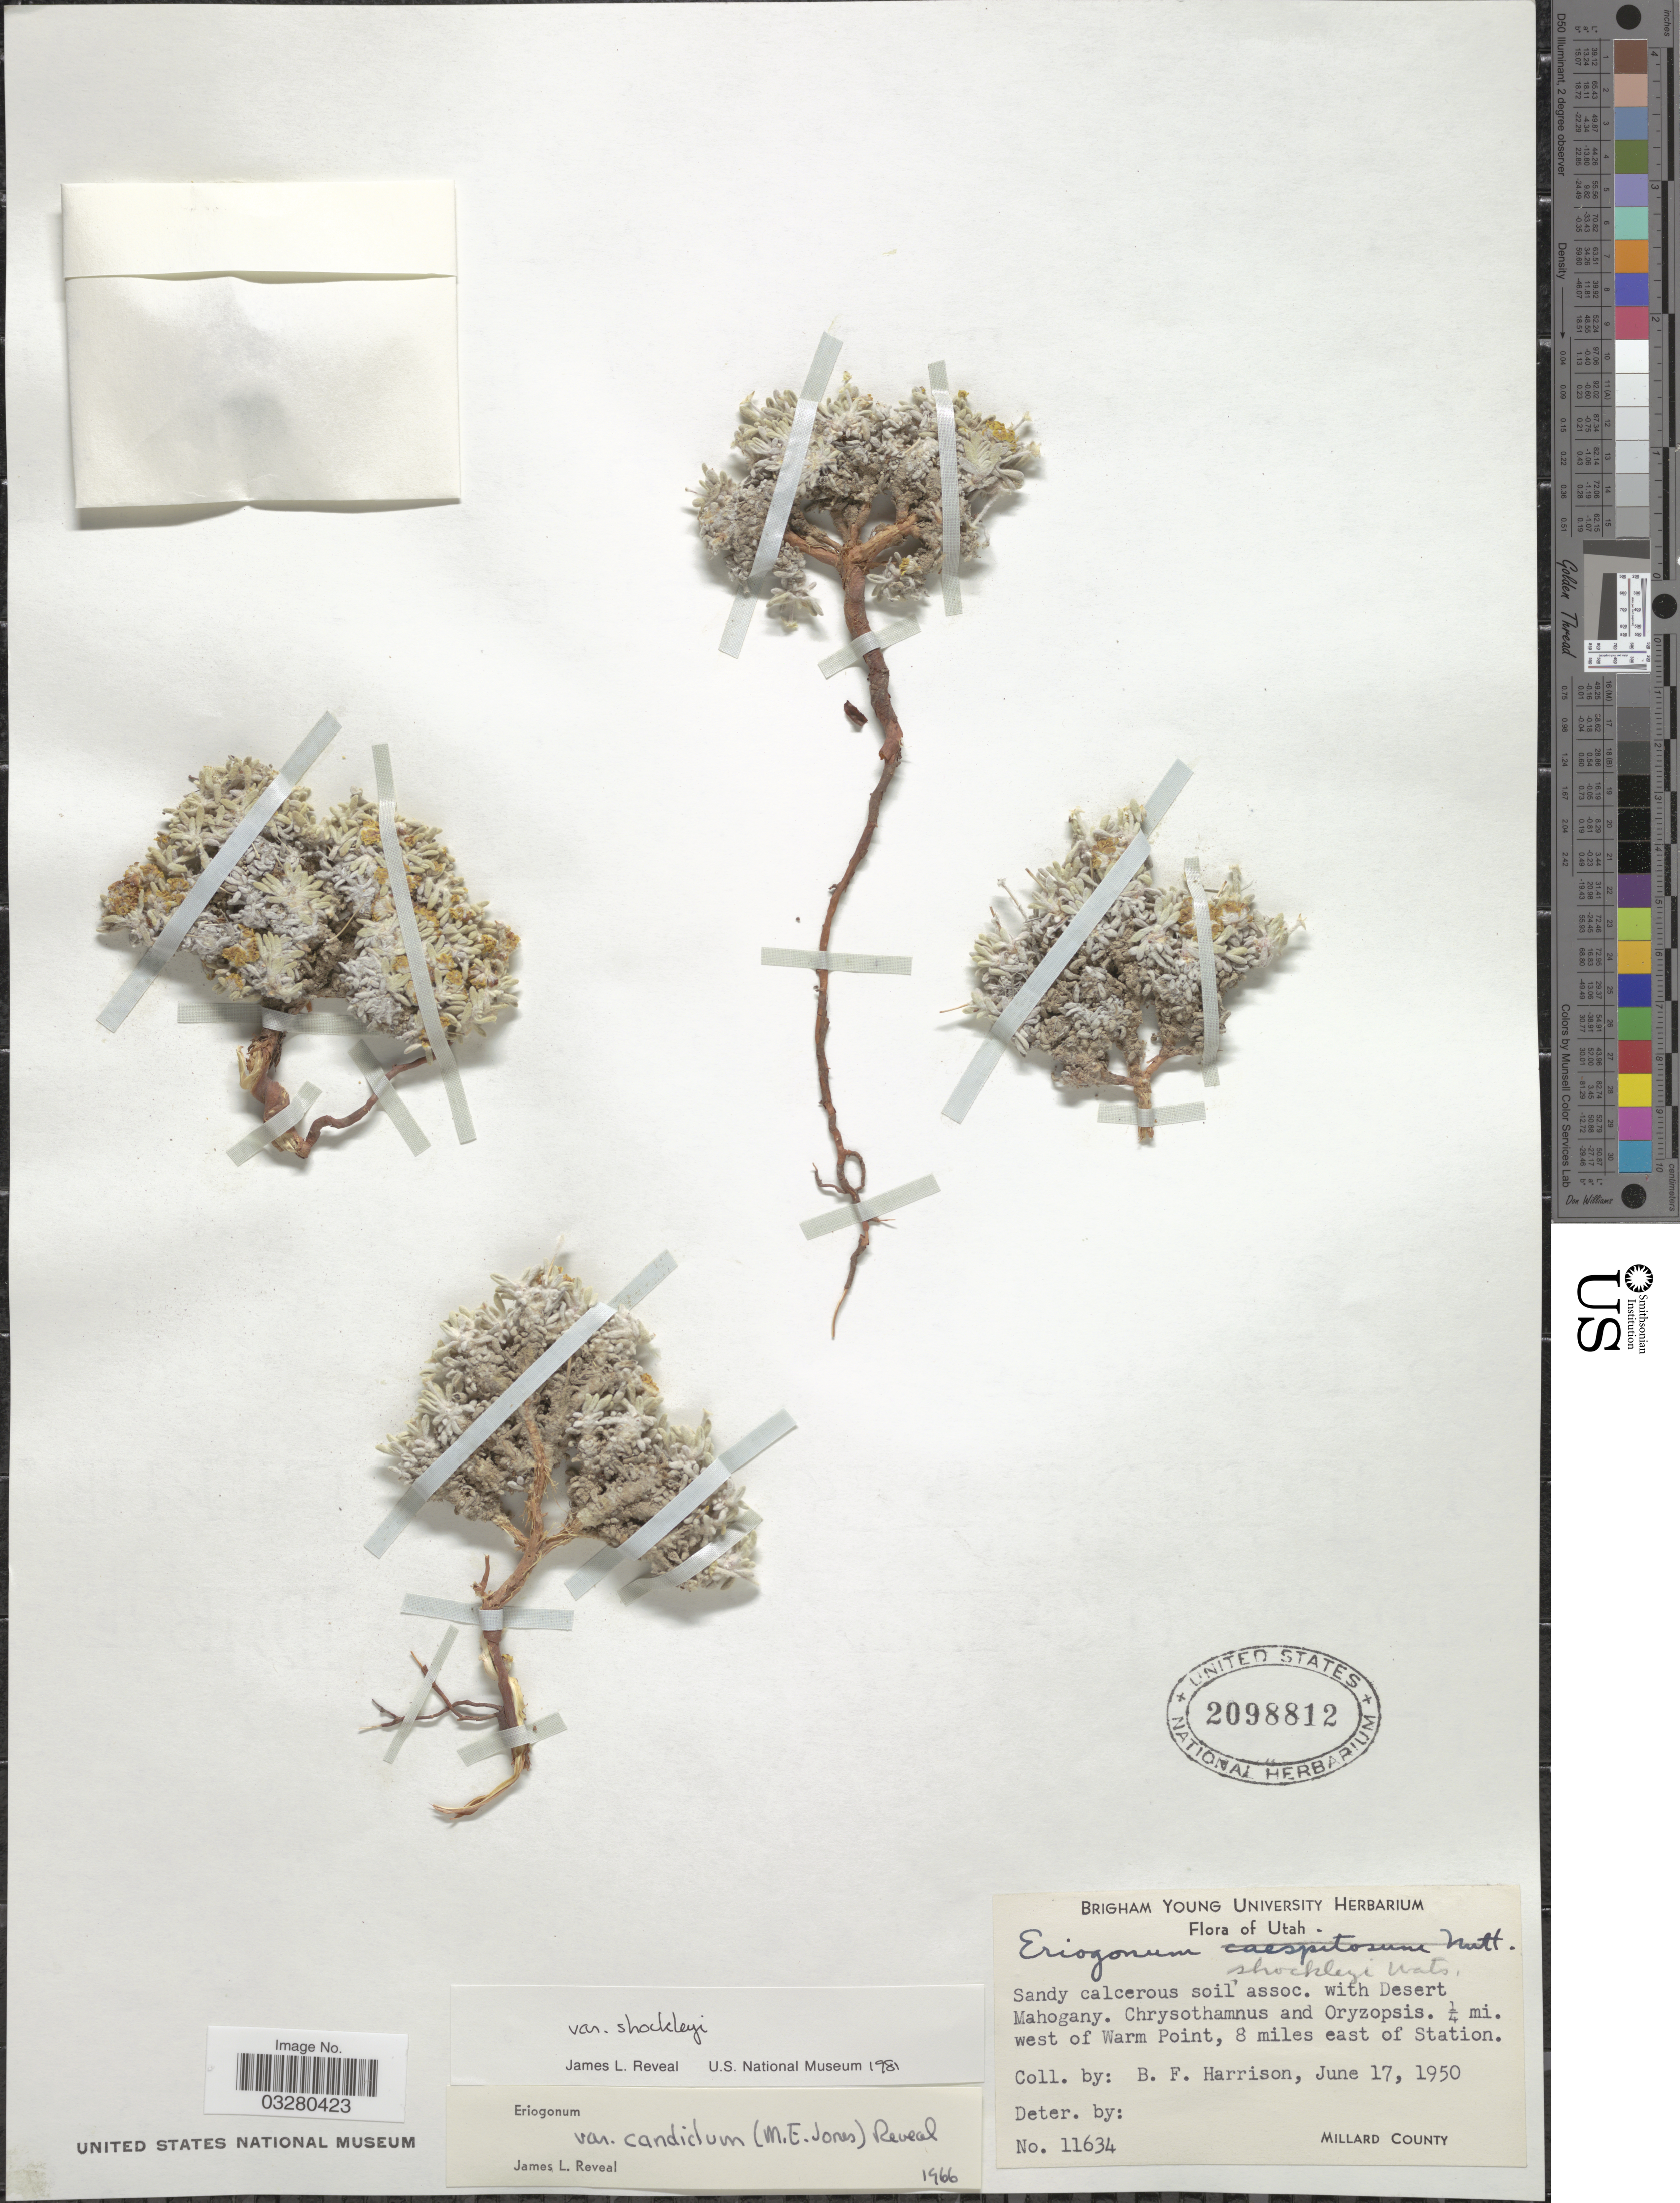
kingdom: Plantae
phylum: Tracheophyta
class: Magnoliopsida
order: Caryophyllales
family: Polygonaceae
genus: Eriogonum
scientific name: Eriogonum shockleyi var. shockleyi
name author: S. Watson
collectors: B. F. Harrison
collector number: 11634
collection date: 1950-06-17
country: United States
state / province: Utah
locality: ¼ mi, west of Warm Point, 8 miles east of Station. Millard County.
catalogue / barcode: US 2098812